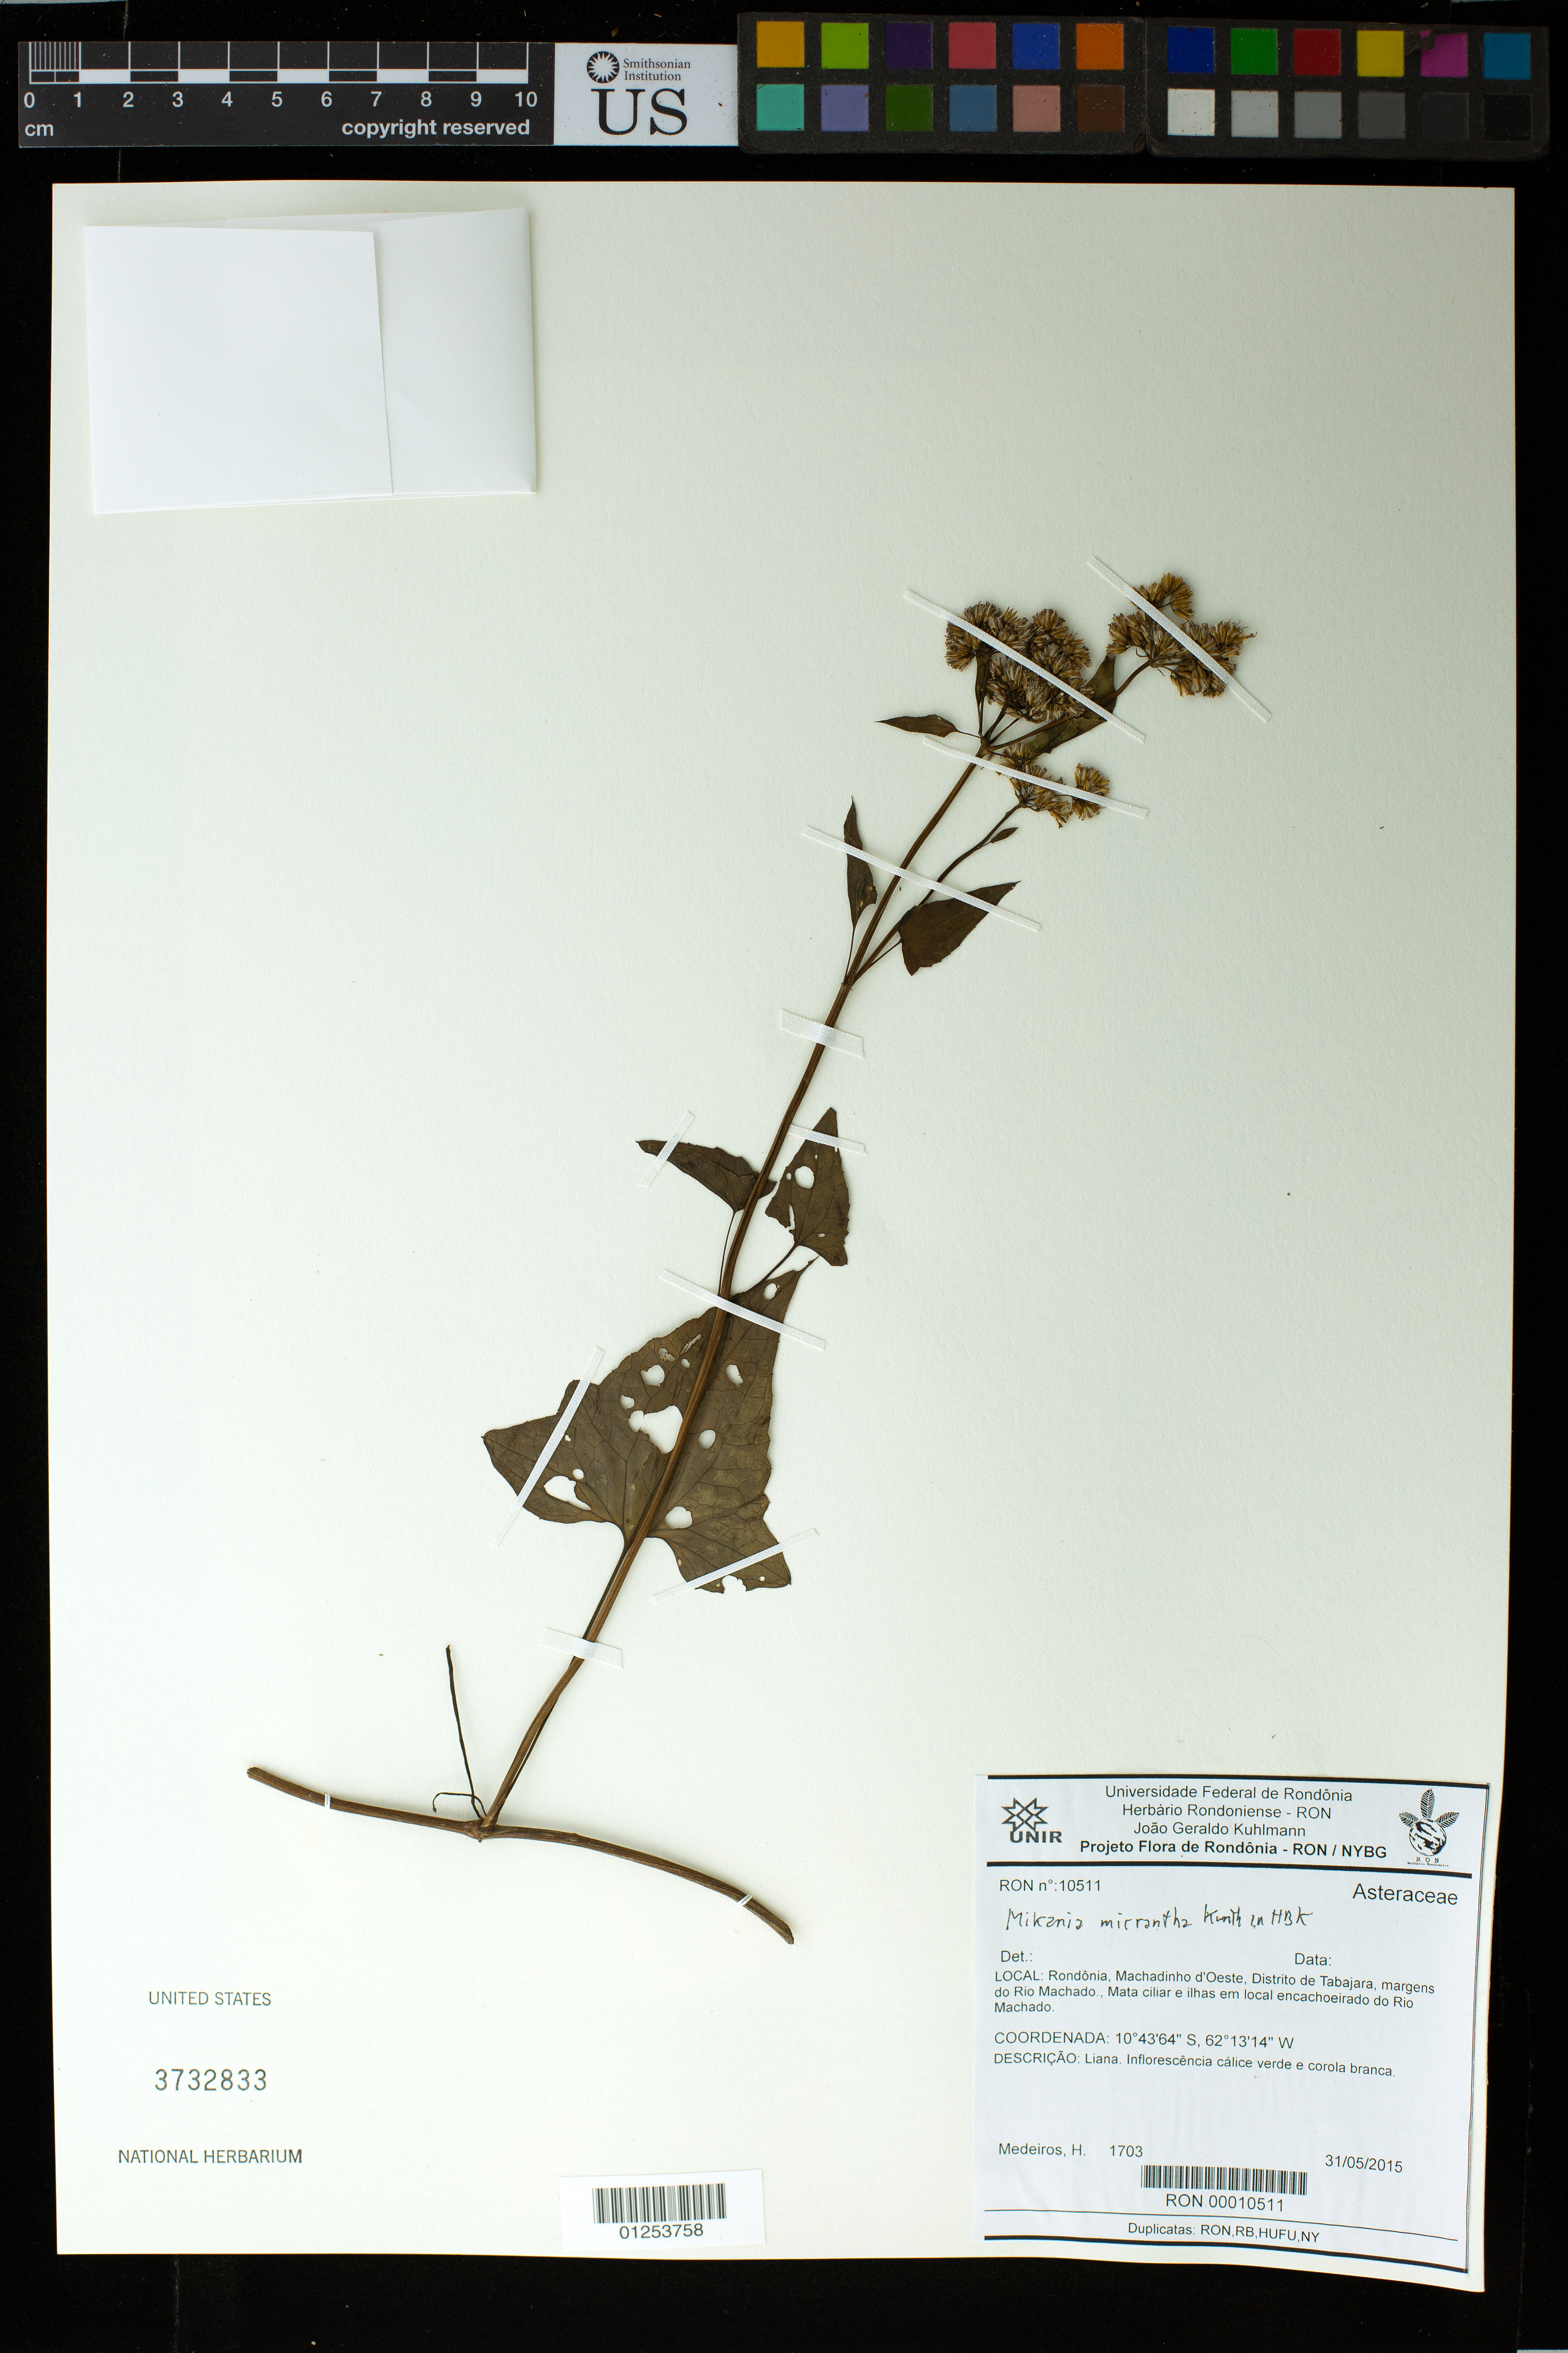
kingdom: Plantae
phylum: Tracheophyta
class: Magnoliopsida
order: Asterales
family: Asteraceae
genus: Mikania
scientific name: Mikania micrantha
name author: Kunth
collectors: H. Medeiros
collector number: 1703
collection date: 2015-05-31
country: Brazil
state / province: Rondônia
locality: Machadinho d'Oeste. Distrito de Tabajara, margens do Rio Machado., Mata ciliar e ilhas em local encachoeirado do Rio Machado.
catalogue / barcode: US 3732833